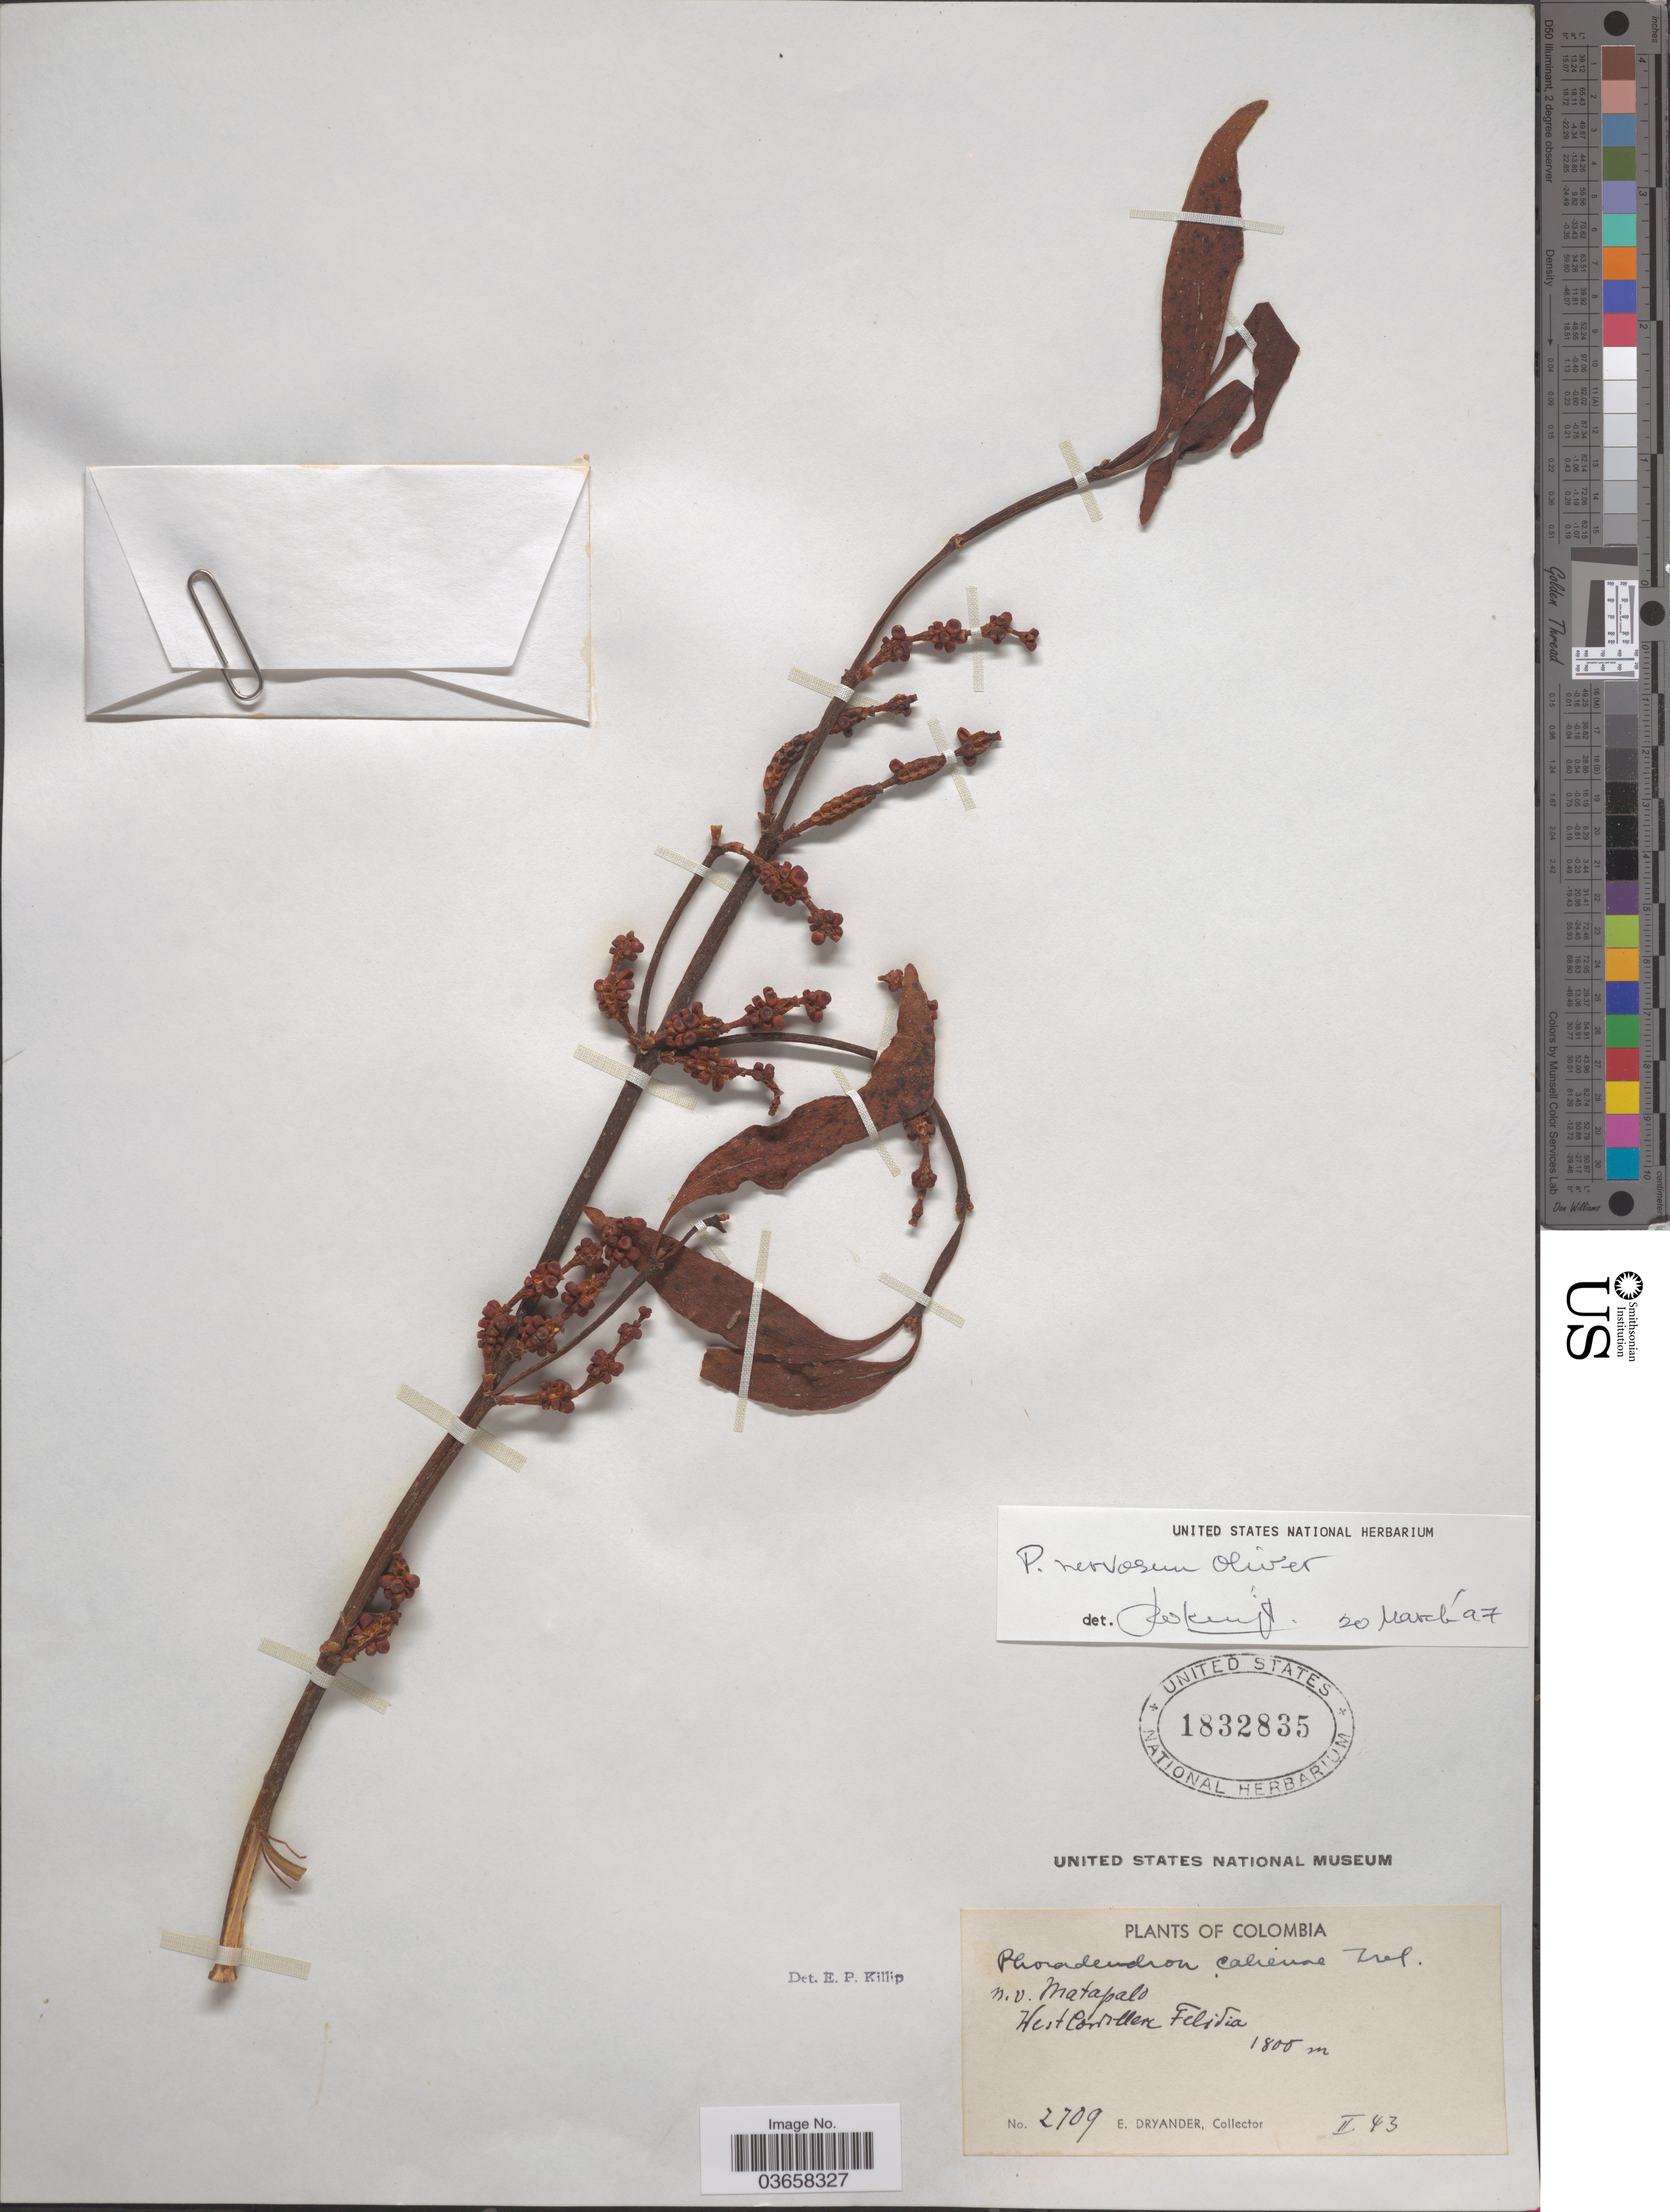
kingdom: Plantae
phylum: Tracheophyta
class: Magnoliopsida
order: Santalales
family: Viscaceae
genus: Phoradendron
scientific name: Phoradendron nervosum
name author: Oliv.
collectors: E. Dryander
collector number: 2709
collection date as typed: Transcribed d/m/y: /2/43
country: Colombia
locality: West Cordillera Felidia.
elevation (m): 1800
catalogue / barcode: US 1832835